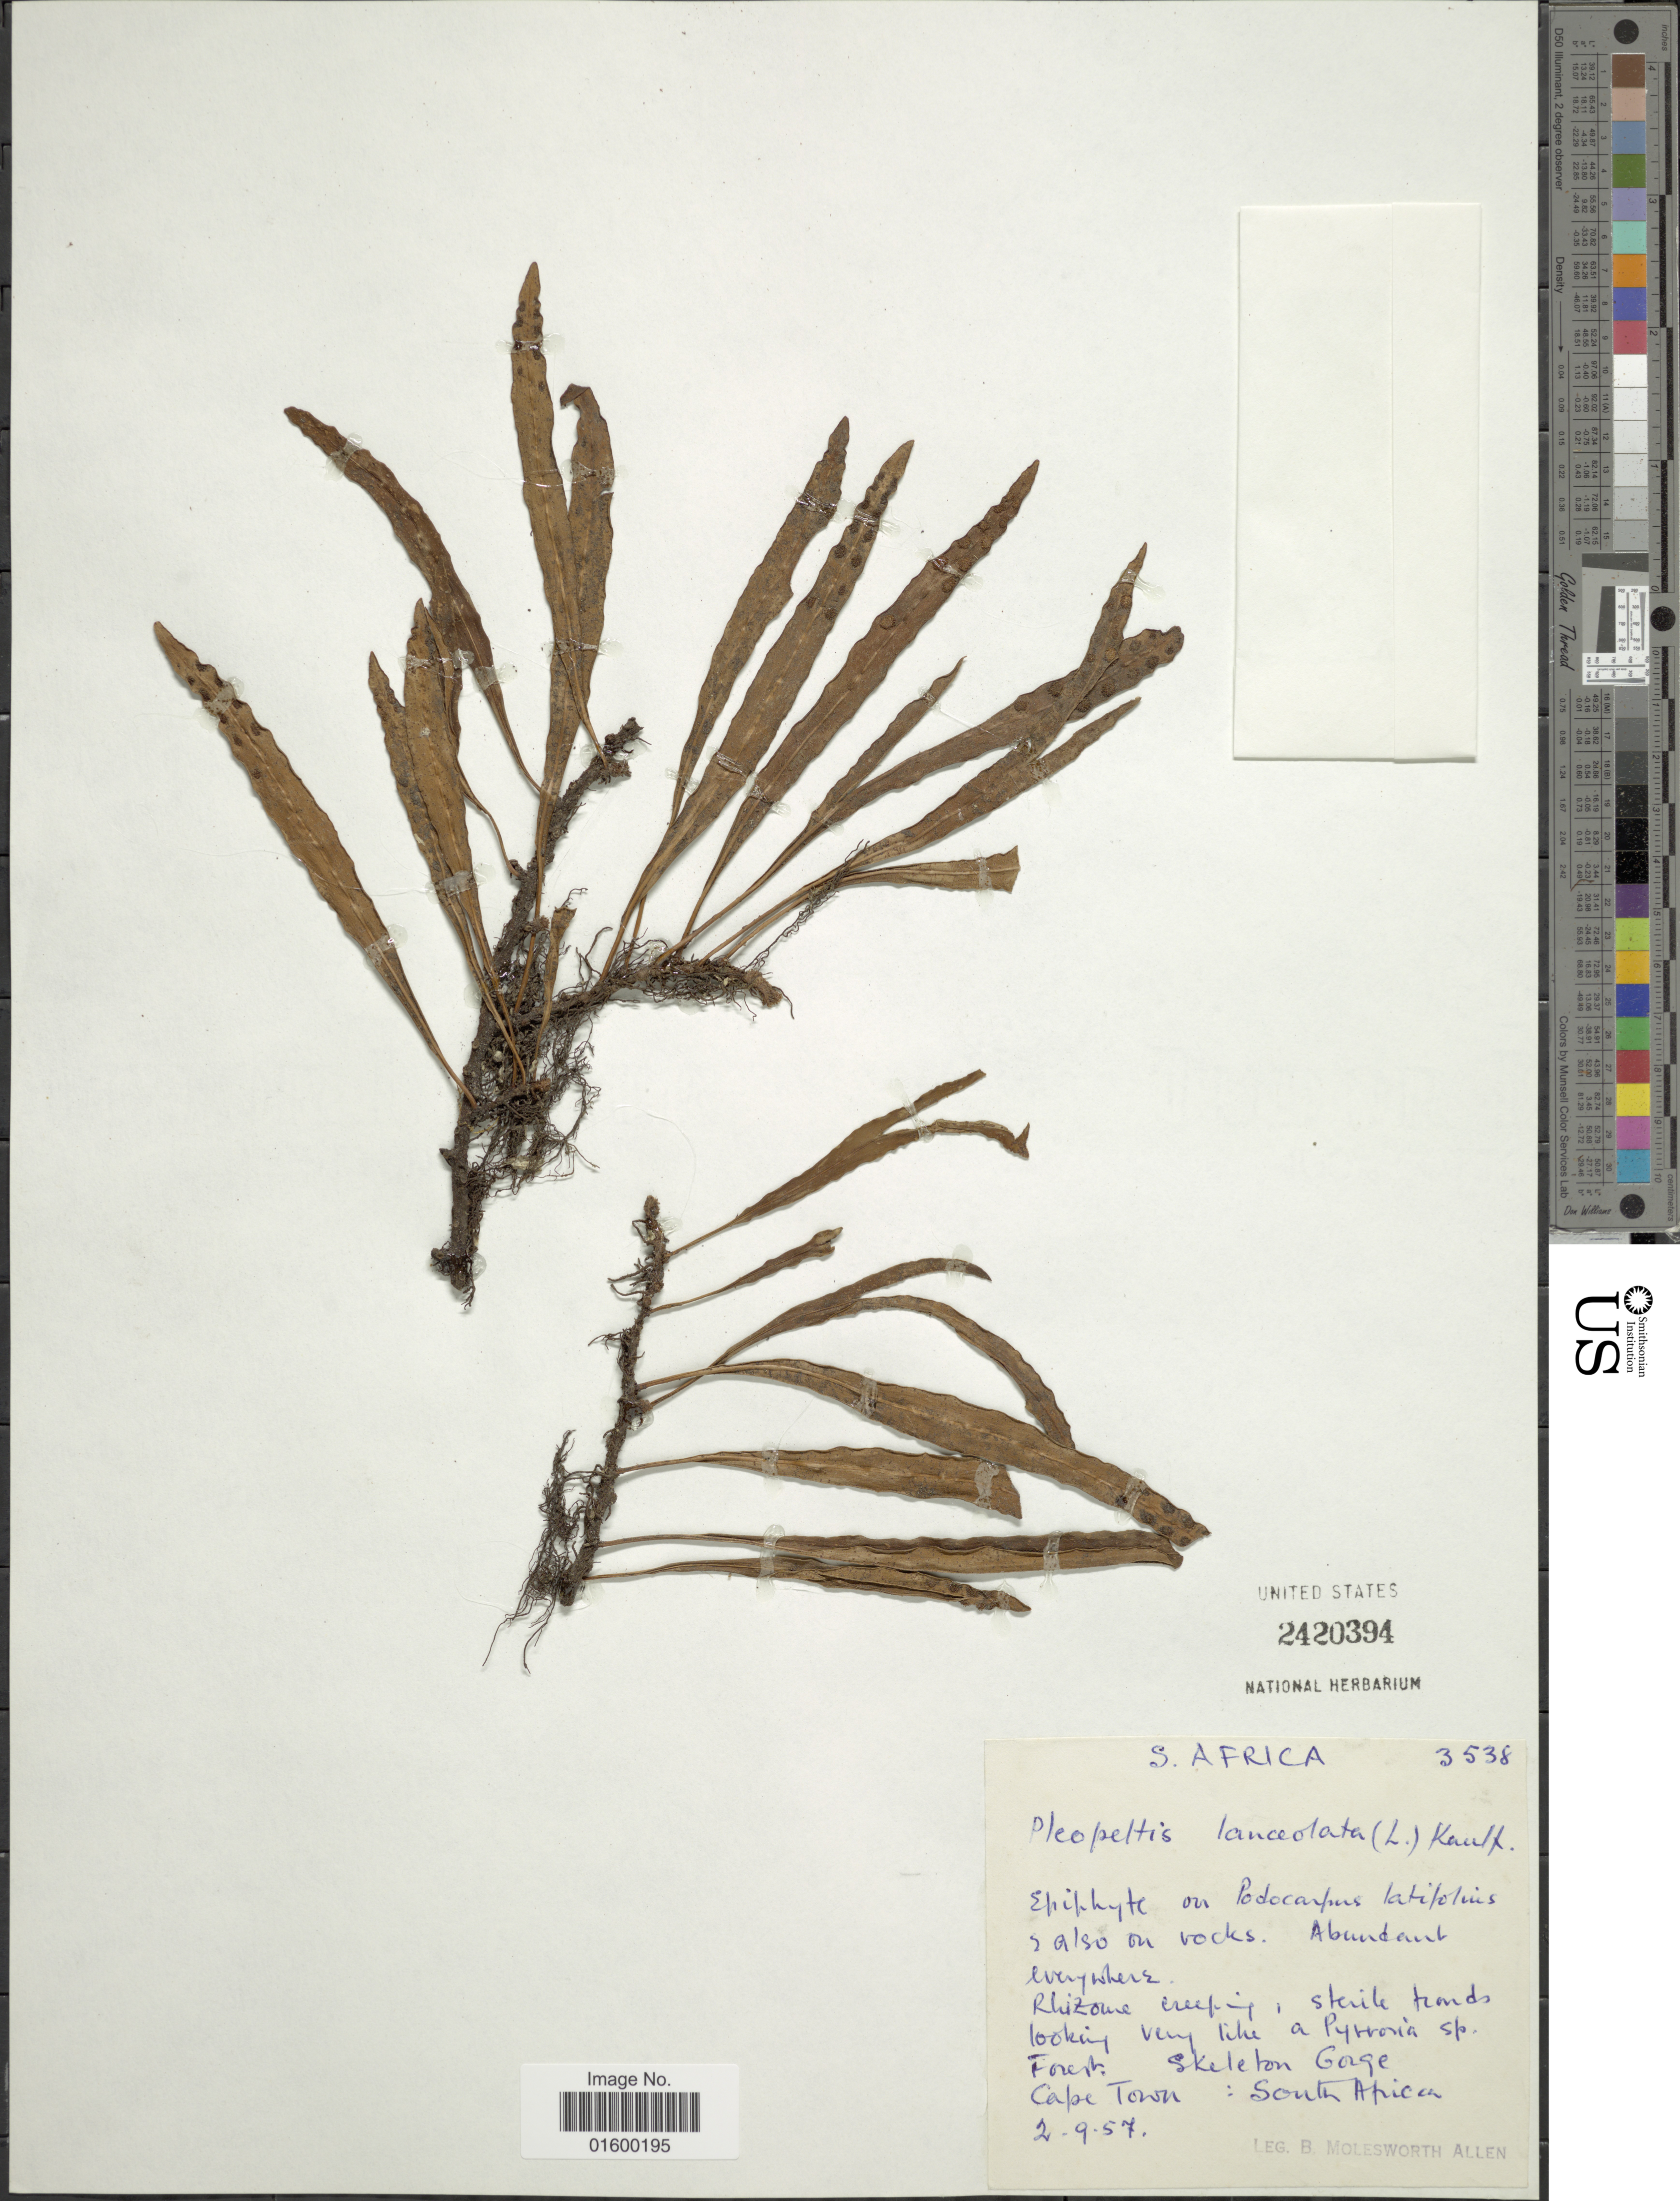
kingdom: Plantae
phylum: Tracheophyta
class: Polypodiopsida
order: Polypodiales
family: Polypodiaceae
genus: Pleopeltis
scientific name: Pleopeltis macrocarpa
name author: (Bory ex Willd.) Kaulf.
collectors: B. E. G. Molesworth-Allen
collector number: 3538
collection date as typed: Transcribed d/m/y: 2/9/57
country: South Africa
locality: S. Africa, Forest Skeleton Gorge, Cape Town, South Africa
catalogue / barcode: US 2420394